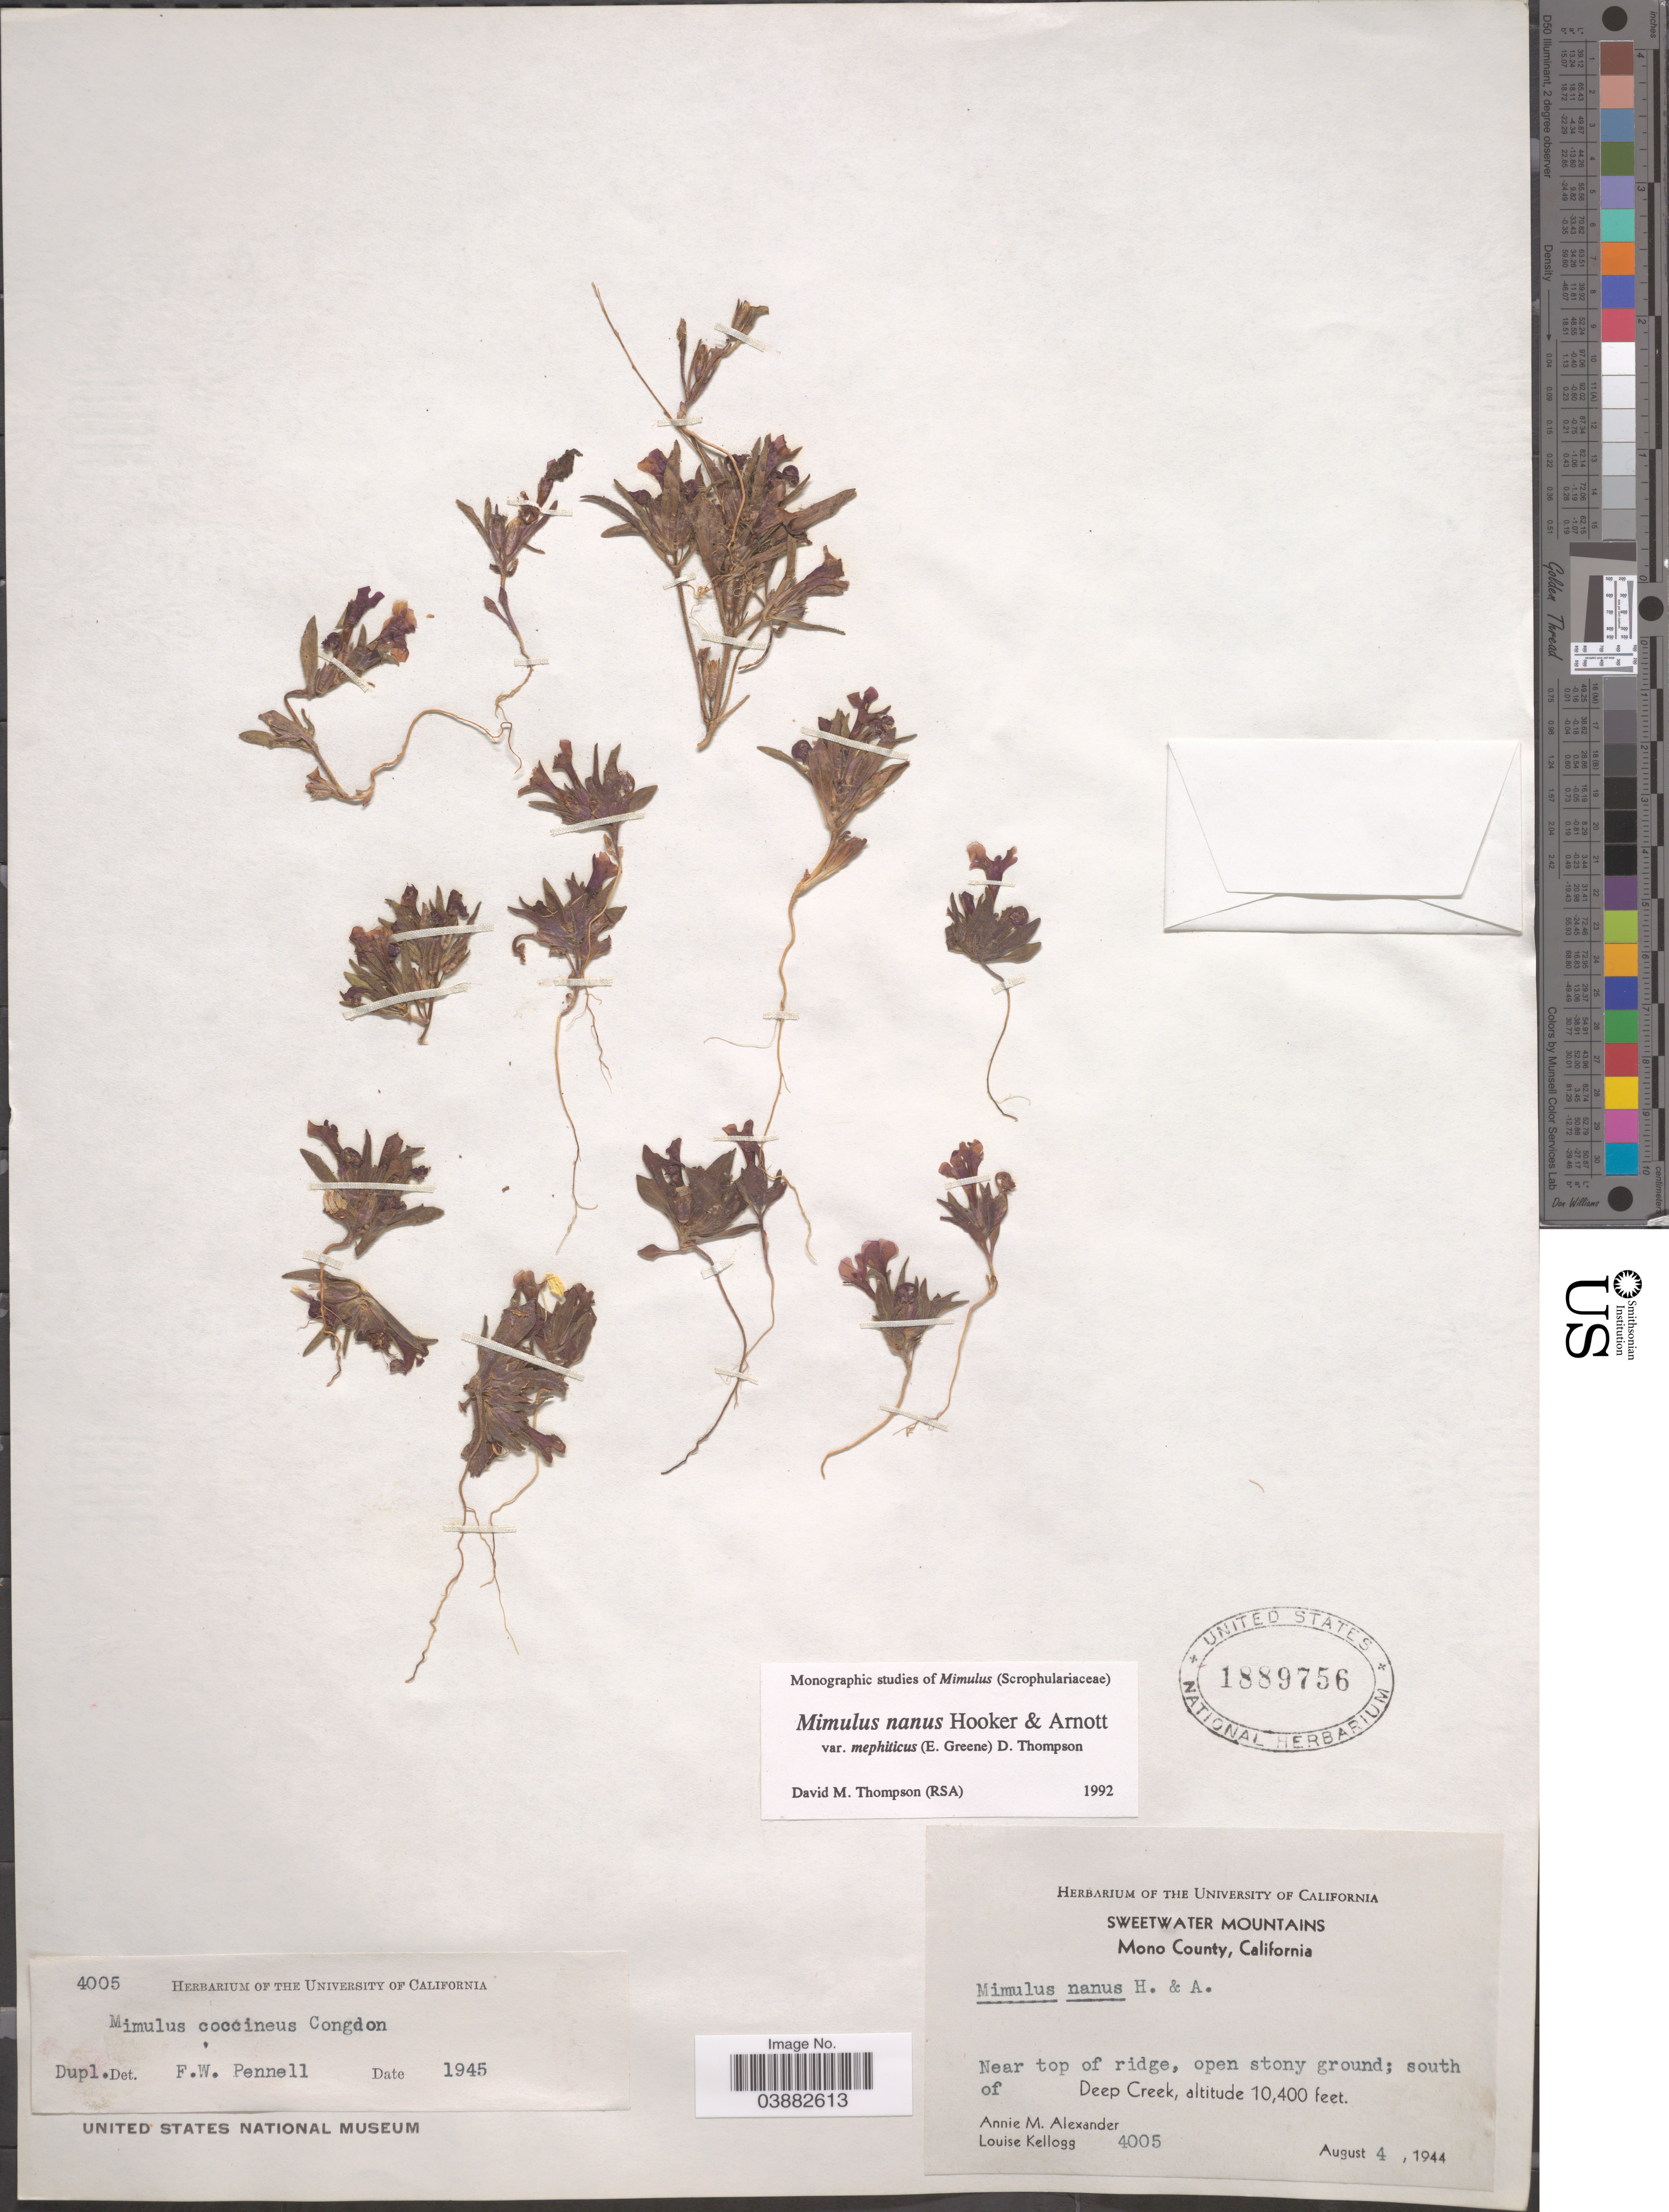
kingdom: Plantae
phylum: Tracheophyta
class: Magnoliopsida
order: Lamiales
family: Phrymaceae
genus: Mimulus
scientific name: Mimulus nanus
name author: Hook. & Arn.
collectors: A. M. Alexander & L. Kellogg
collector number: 4005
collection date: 1944-08-04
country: United States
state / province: California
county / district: Mono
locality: Sweetwater Mountains, Mono County. Near top of ridge, Deep Creek.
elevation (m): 3170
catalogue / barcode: US 1889756